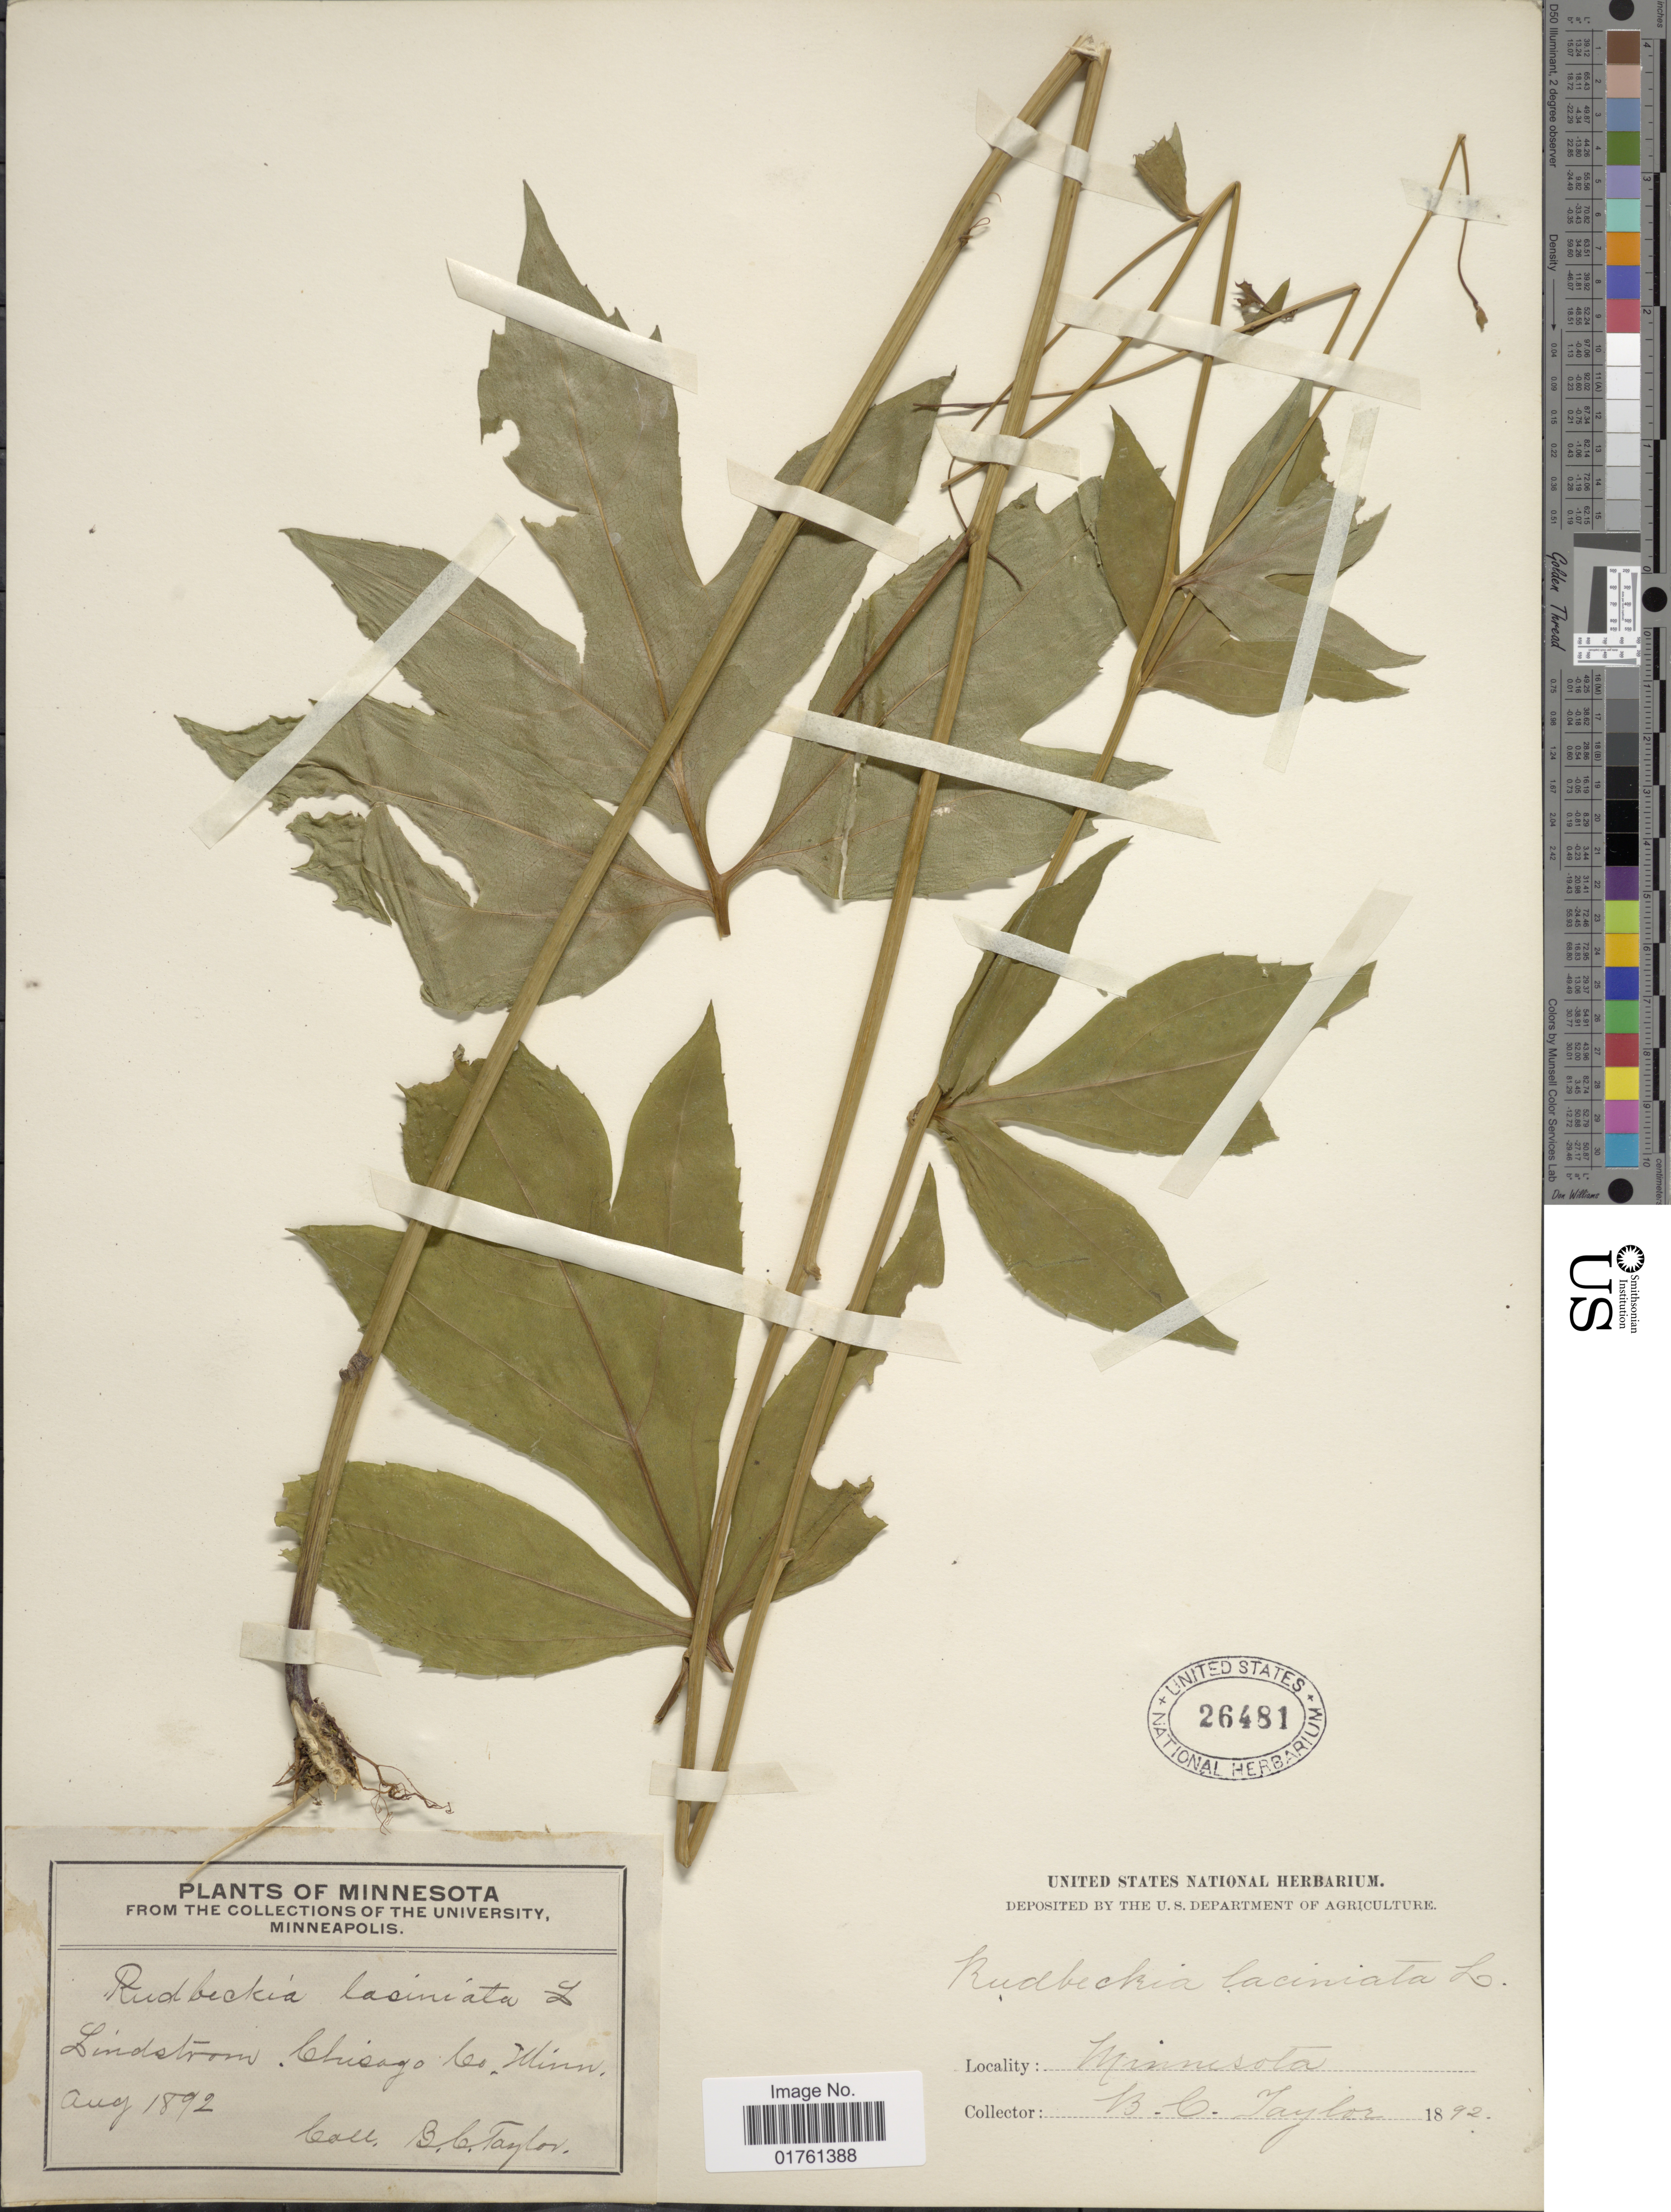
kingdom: Plantae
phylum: Tracheophyta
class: Magnoliopsida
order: Asterales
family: Asteraceae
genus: Rudbeckia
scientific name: Rudbeckia laciniata var. laciniata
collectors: B. C. Taylor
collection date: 1892-08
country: United States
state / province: Minnesota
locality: Lindstrom, Chicago Co, Minn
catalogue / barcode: US 26481